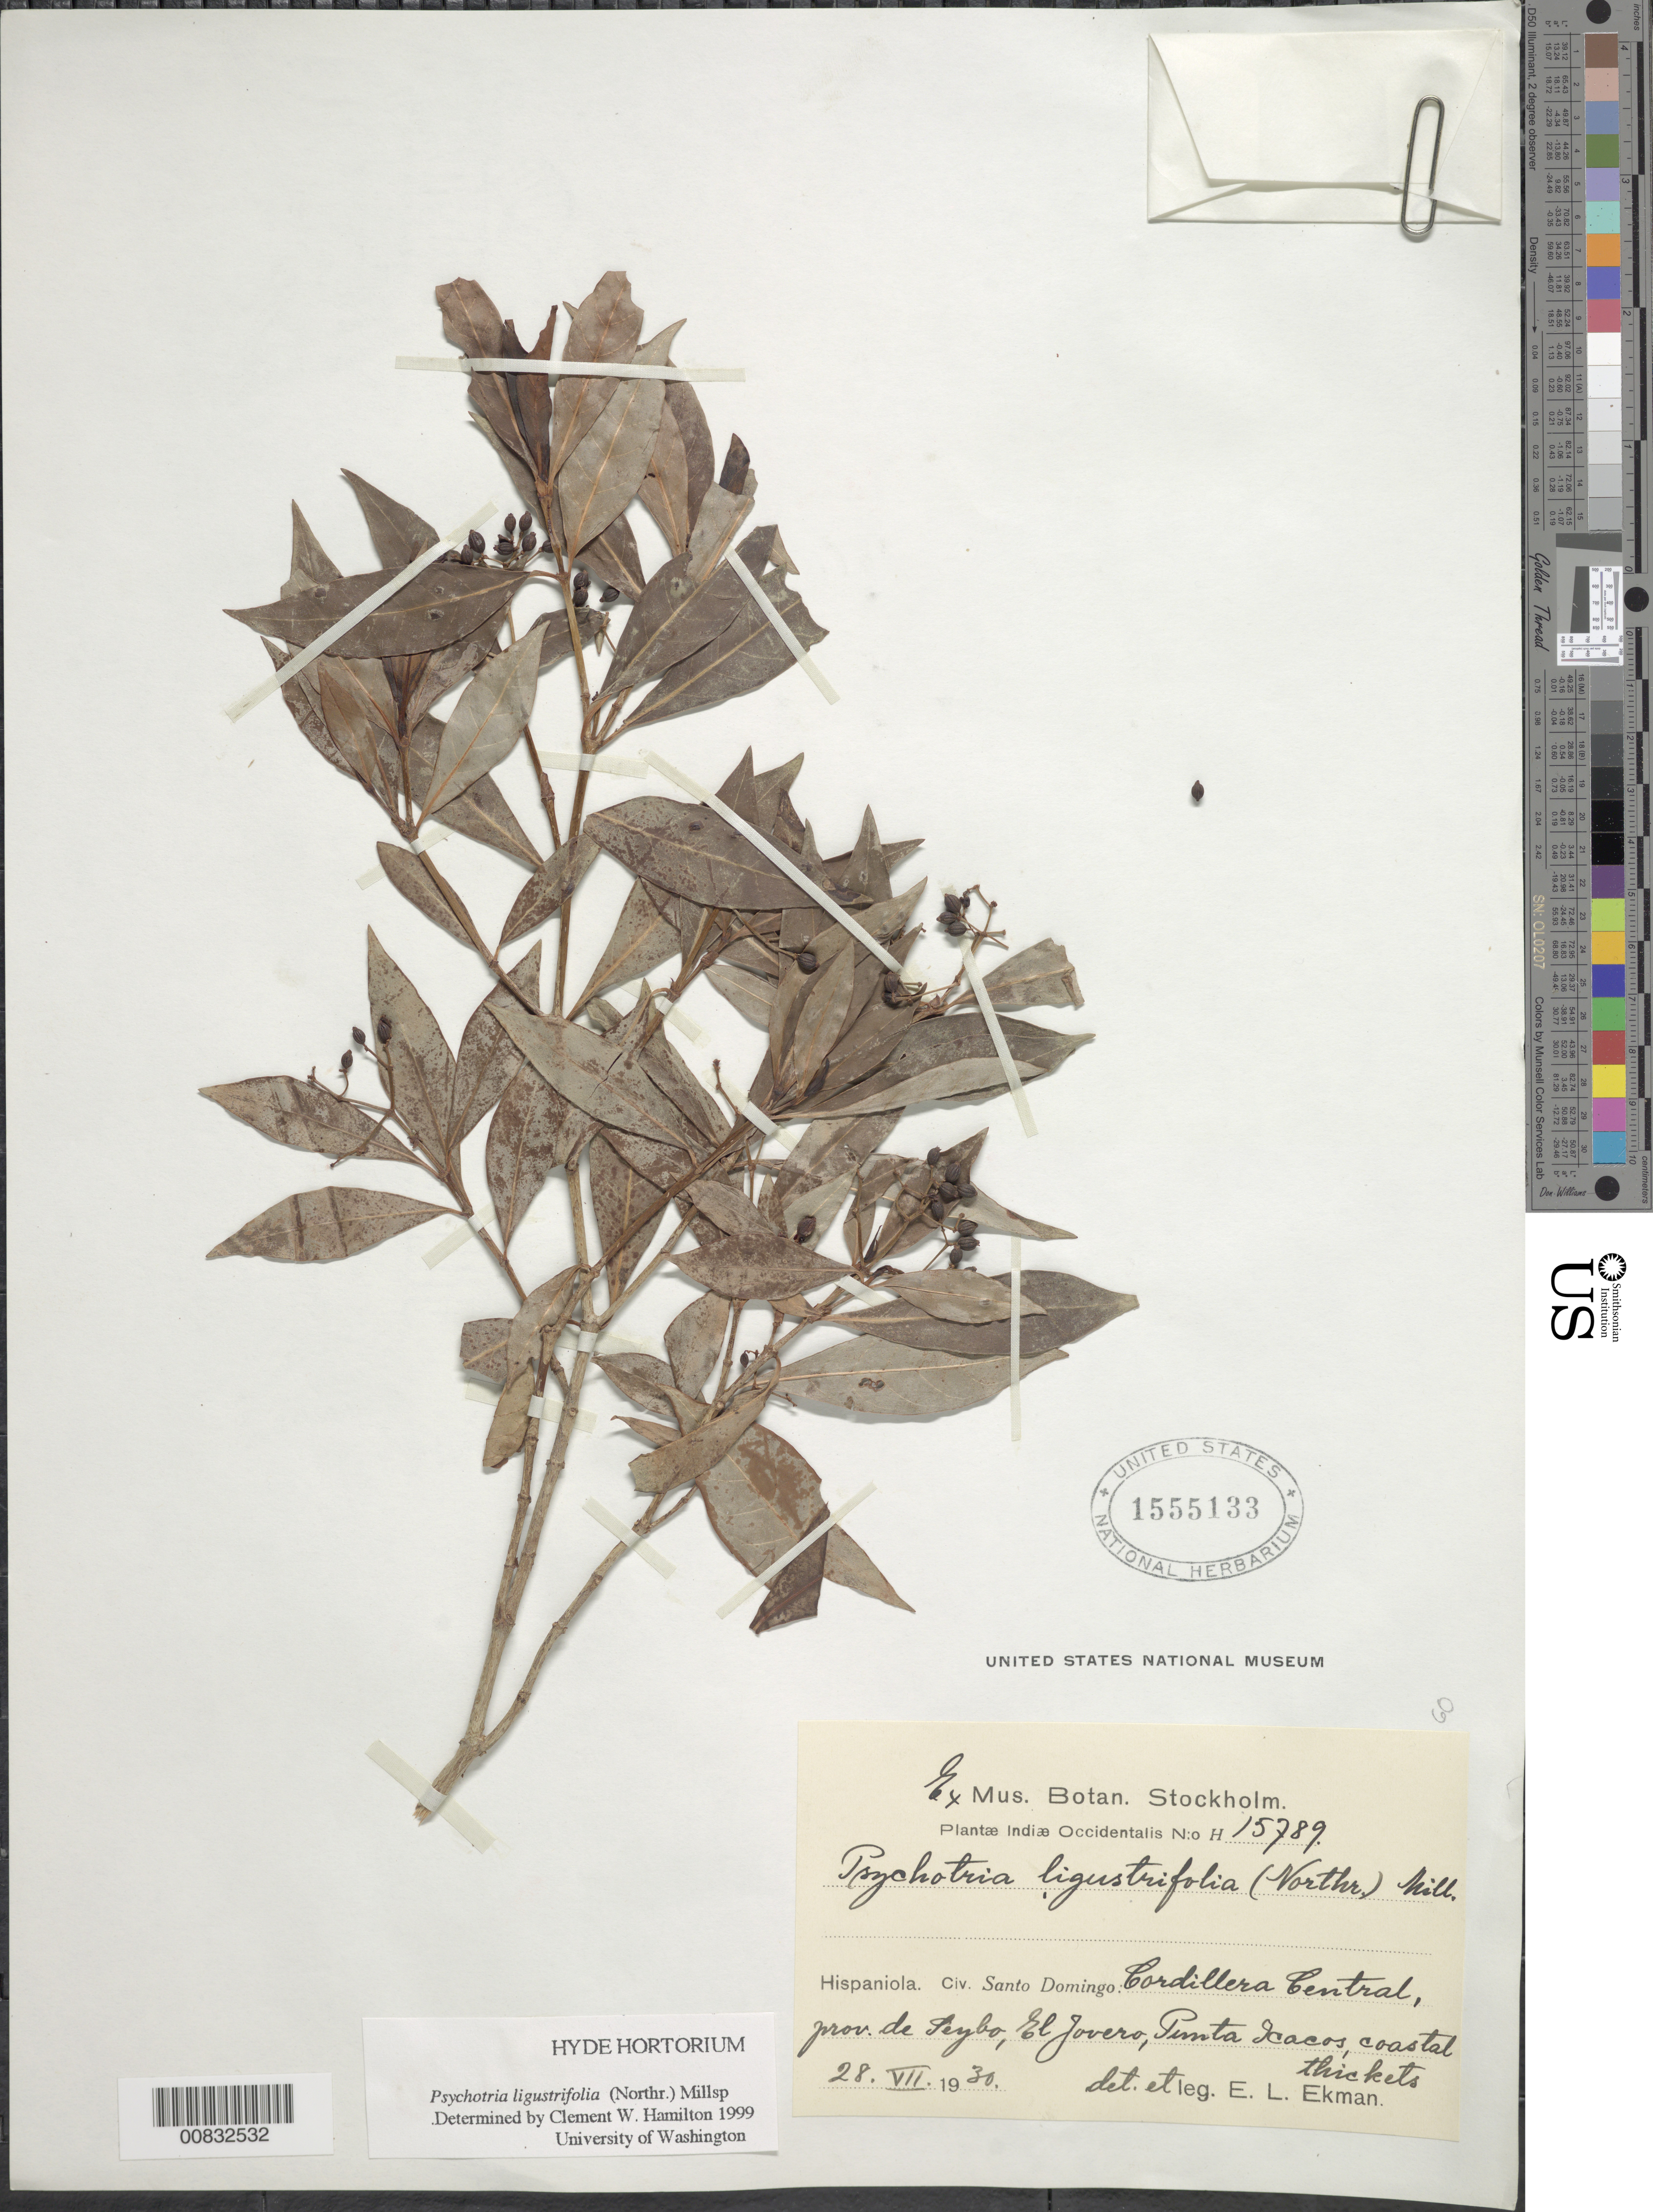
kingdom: Plantae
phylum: Tracheophyta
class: Magnoliopsida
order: Gentianales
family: Rubiaceae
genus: Psychotria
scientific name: Psychotria ligustrifolia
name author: (Northr.) Millsp.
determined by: Hamilton, C. W.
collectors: E. L. Ekman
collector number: H 15789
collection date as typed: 28 Jul 1930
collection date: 1930-07-28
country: Dominican Republic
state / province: El Seibo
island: Hispaniola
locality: Cordillera Central, El Jovero, Punta Icacos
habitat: Coastal thickets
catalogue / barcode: US 1555133